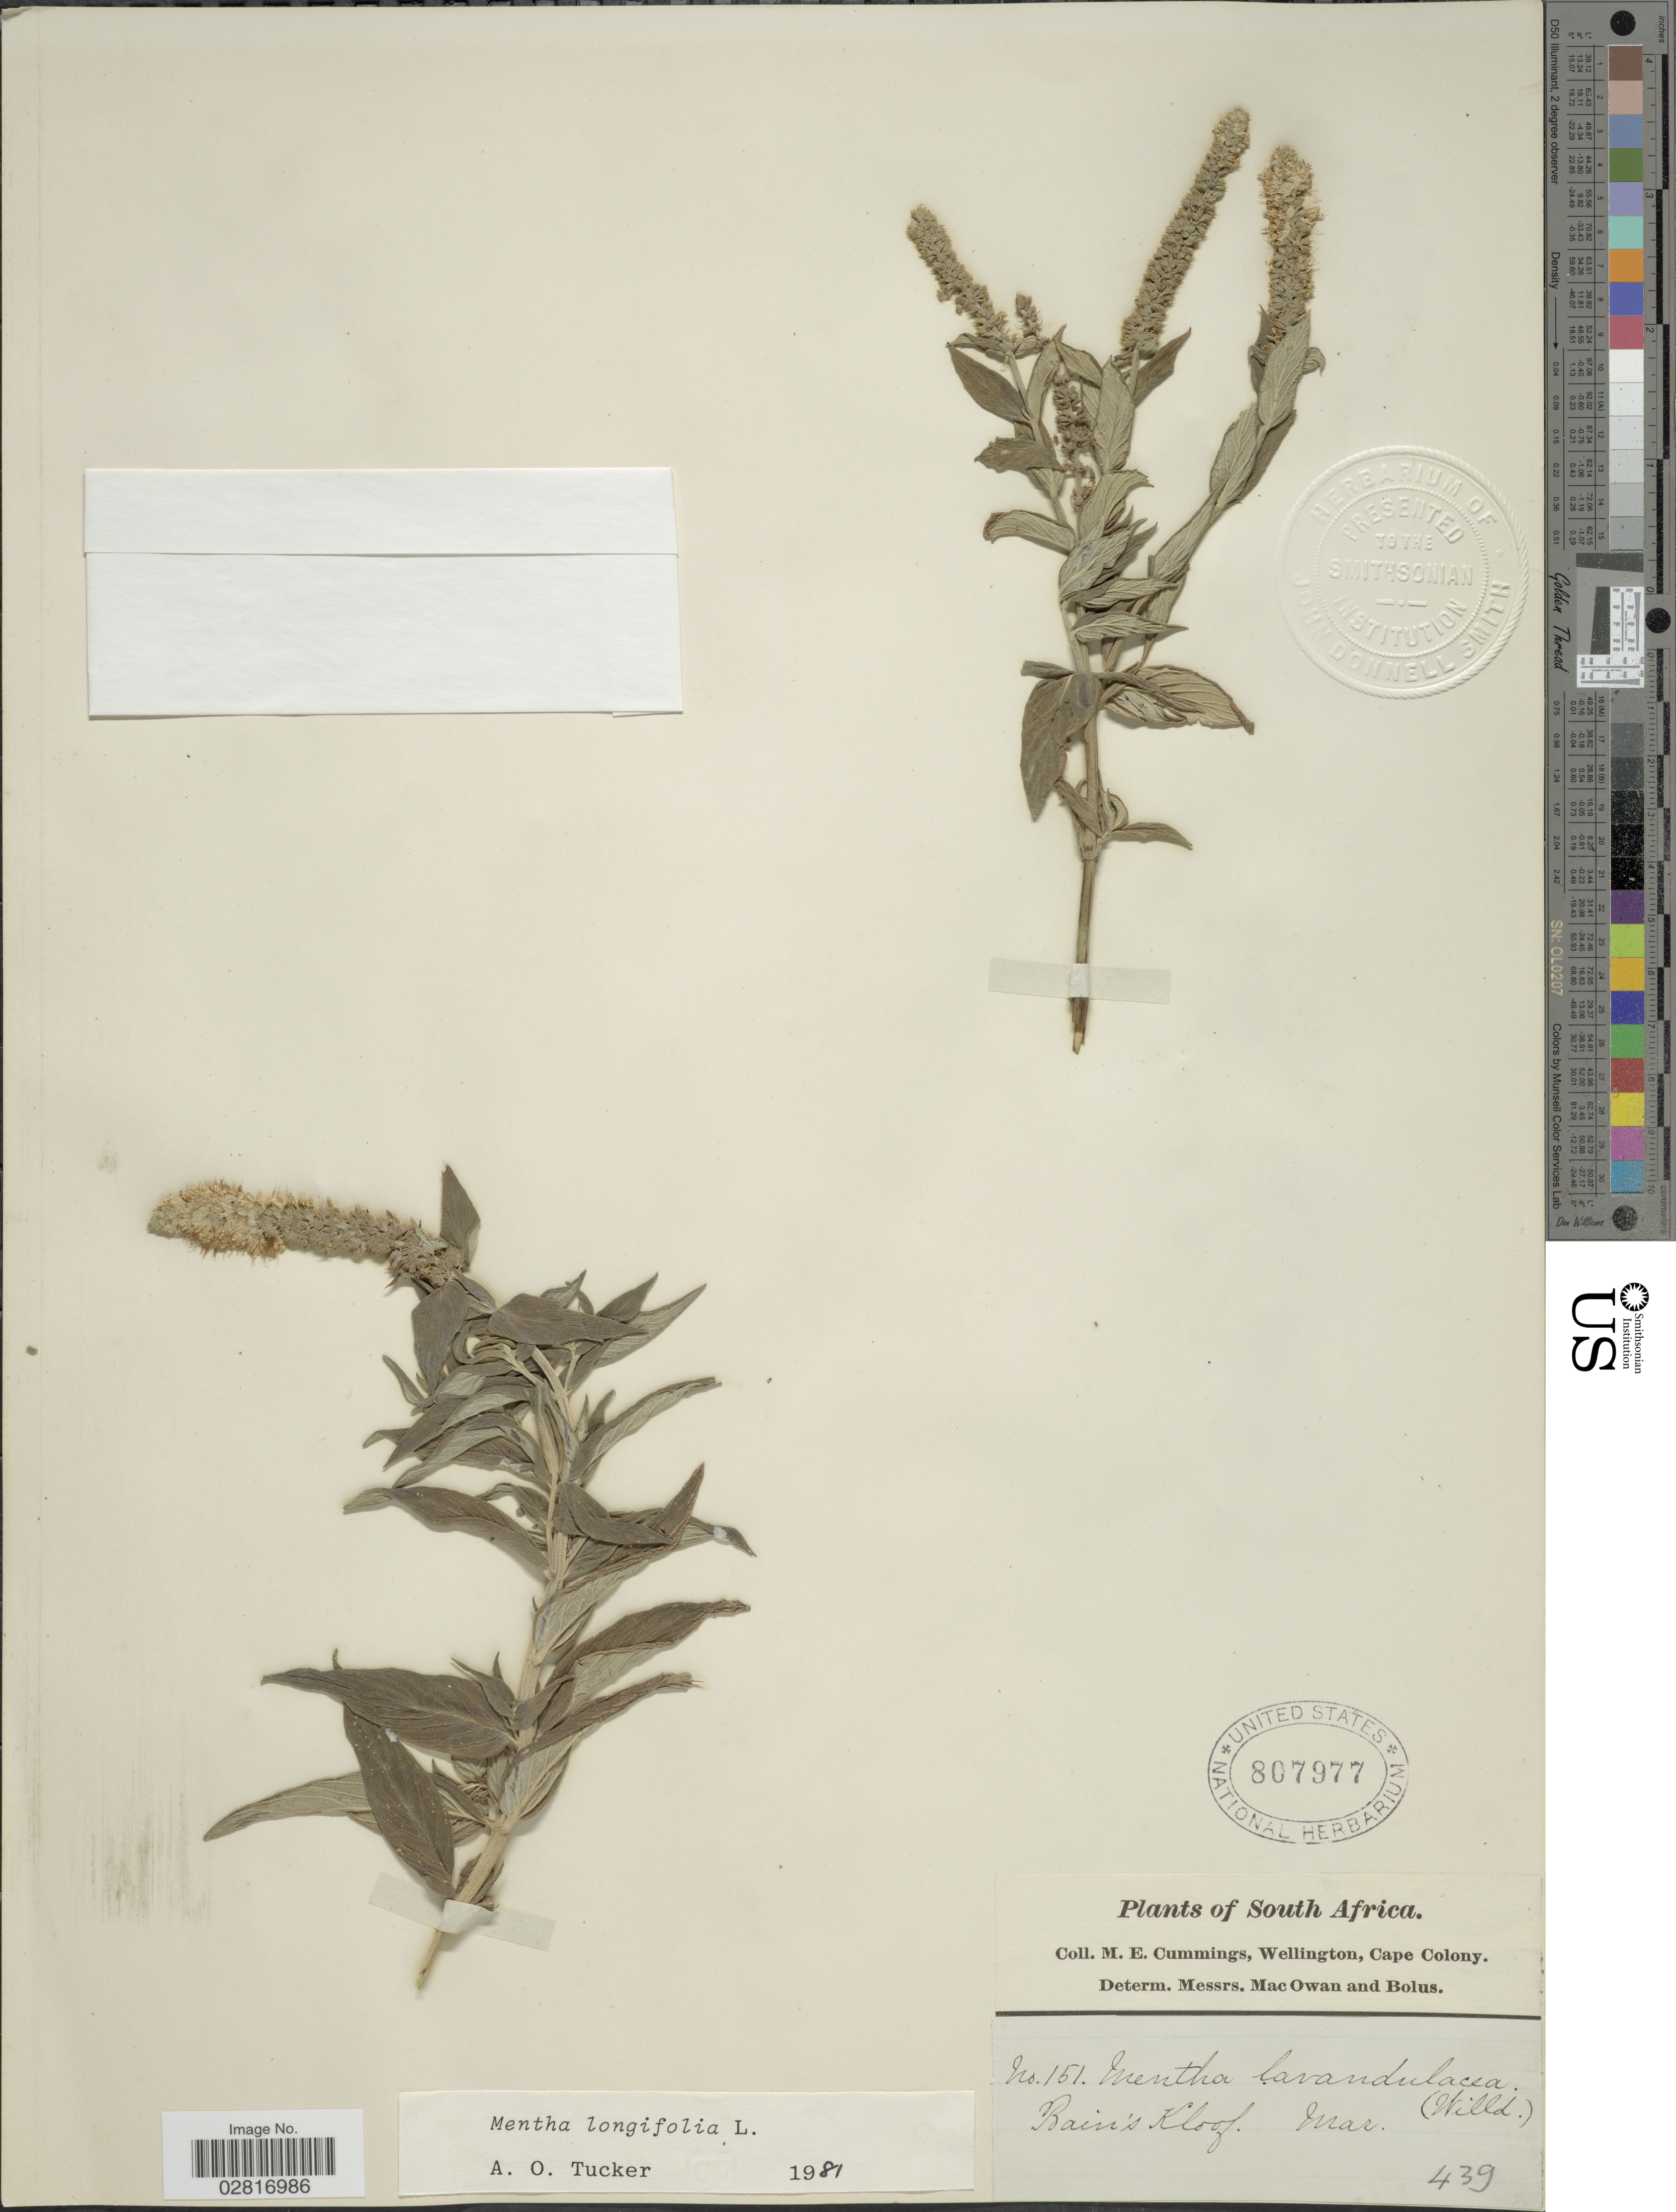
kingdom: Plantae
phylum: Tracheophyta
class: Magnoliopsida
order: Lamiales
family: Lamiaceae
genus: Mentha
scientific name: Mentha longifolia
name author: (L.) L.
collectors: M. E. Cummings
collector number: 151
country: South Africa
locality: Bain's Kloof.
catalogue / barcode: US 807977